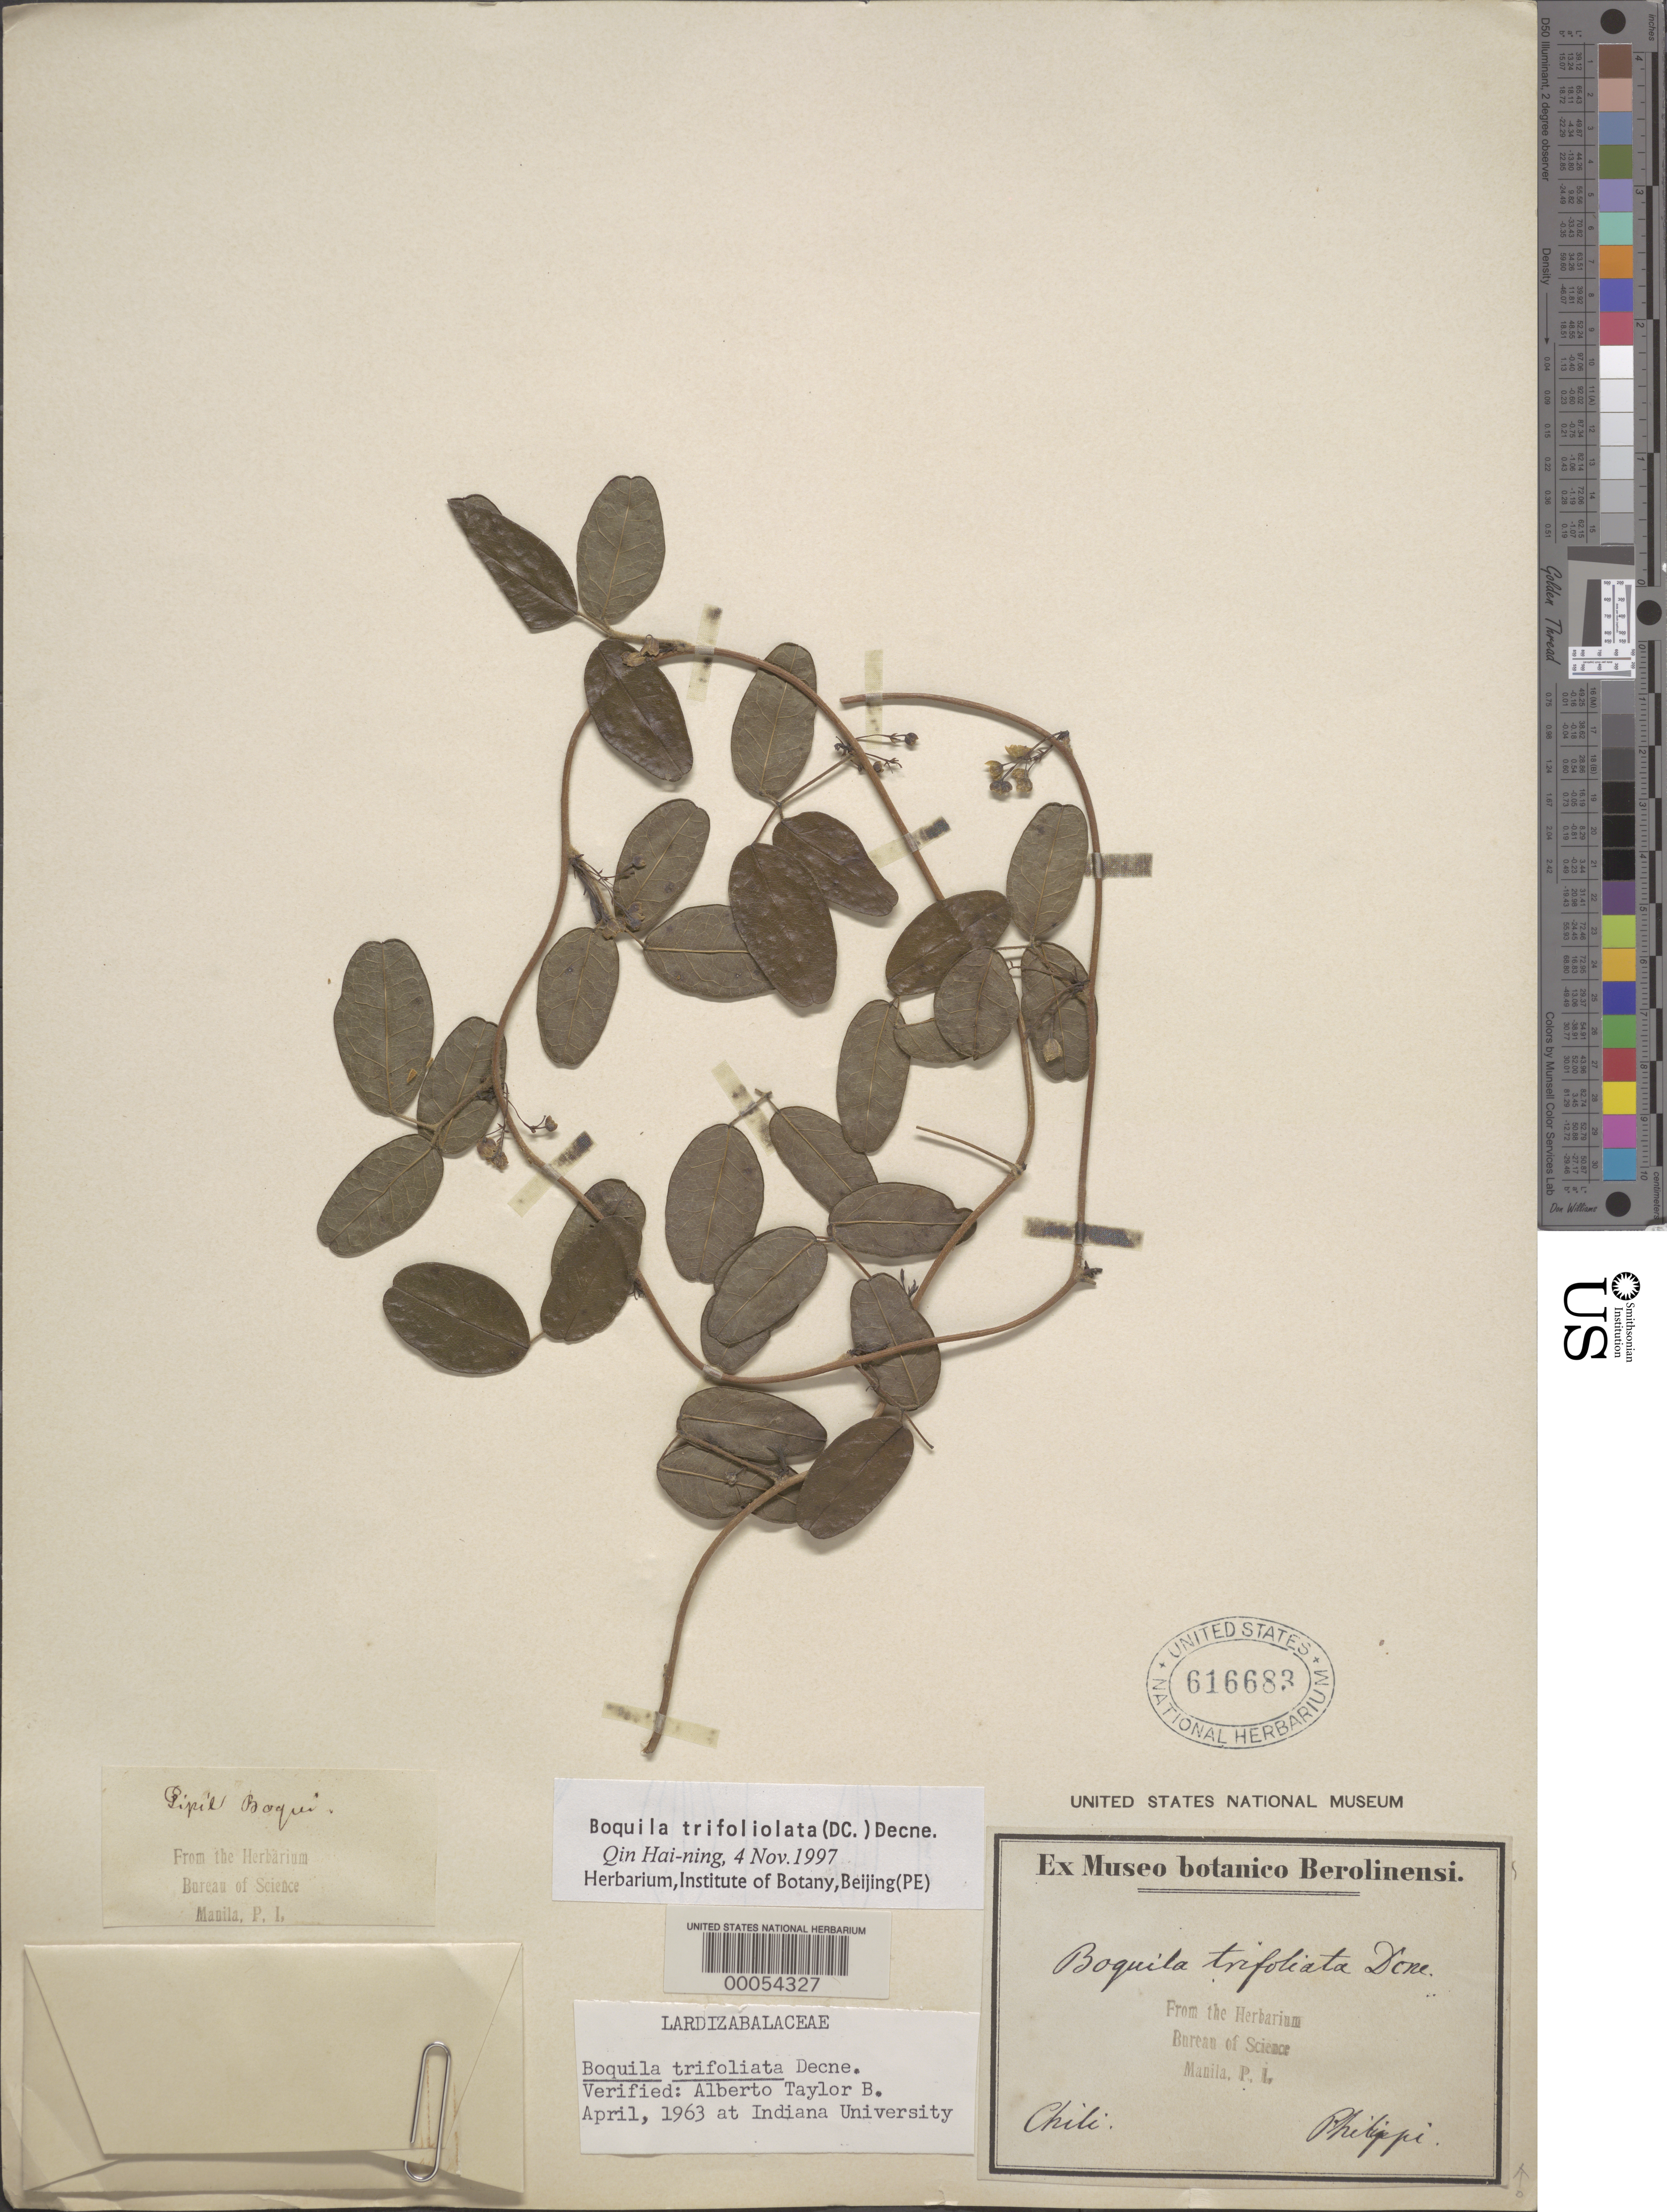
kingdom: Plantae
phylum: Tracheophyta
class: Magnoliopsida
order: Ranunculales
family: Lardizabalaceae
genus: Boquila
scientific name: Boquila trifoliolata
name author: (DC.) Decne.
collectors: R. A. Philippi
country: Chile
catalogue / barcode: US 616683